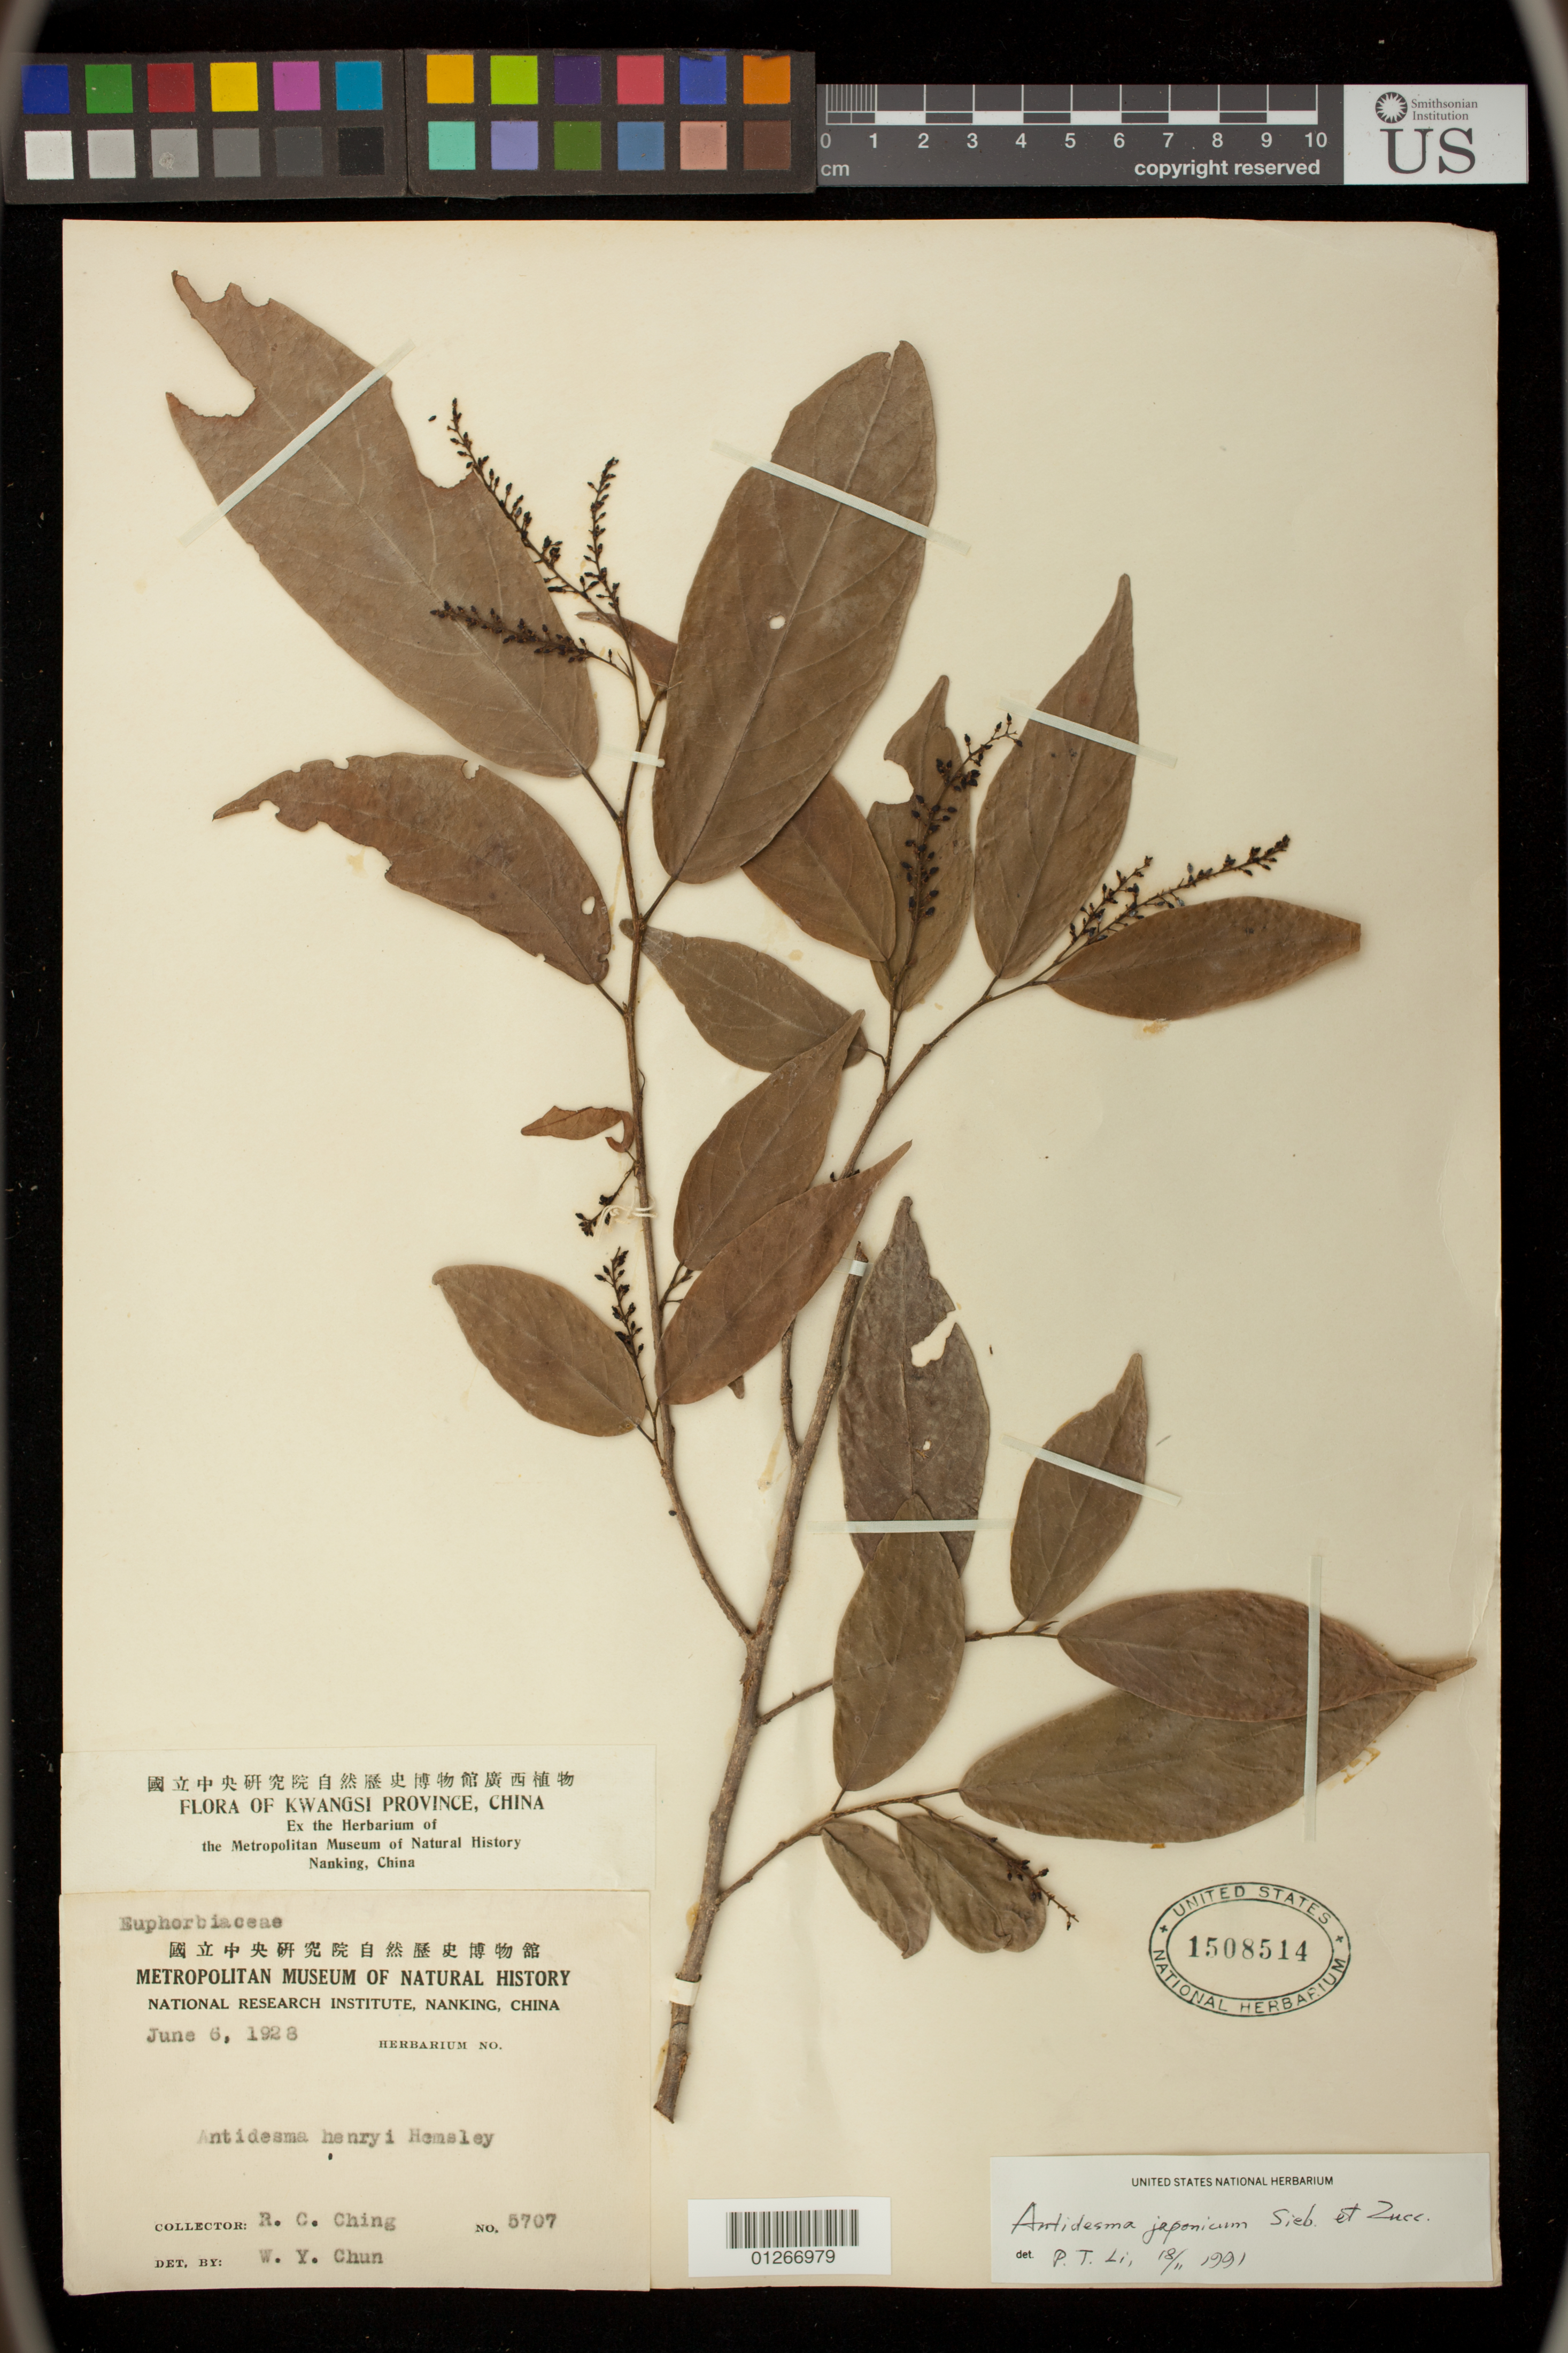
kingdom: Plantae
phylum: Tracheophyta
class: Magnoliopsida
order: Malpighiales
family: Phyllanthaceae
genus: Antidesma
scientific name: Antidesma japonicum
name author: Siebert & Zucc.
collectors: R. C. Ching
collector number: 5707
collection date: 1928-06-06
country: China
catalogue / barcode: US 1508514